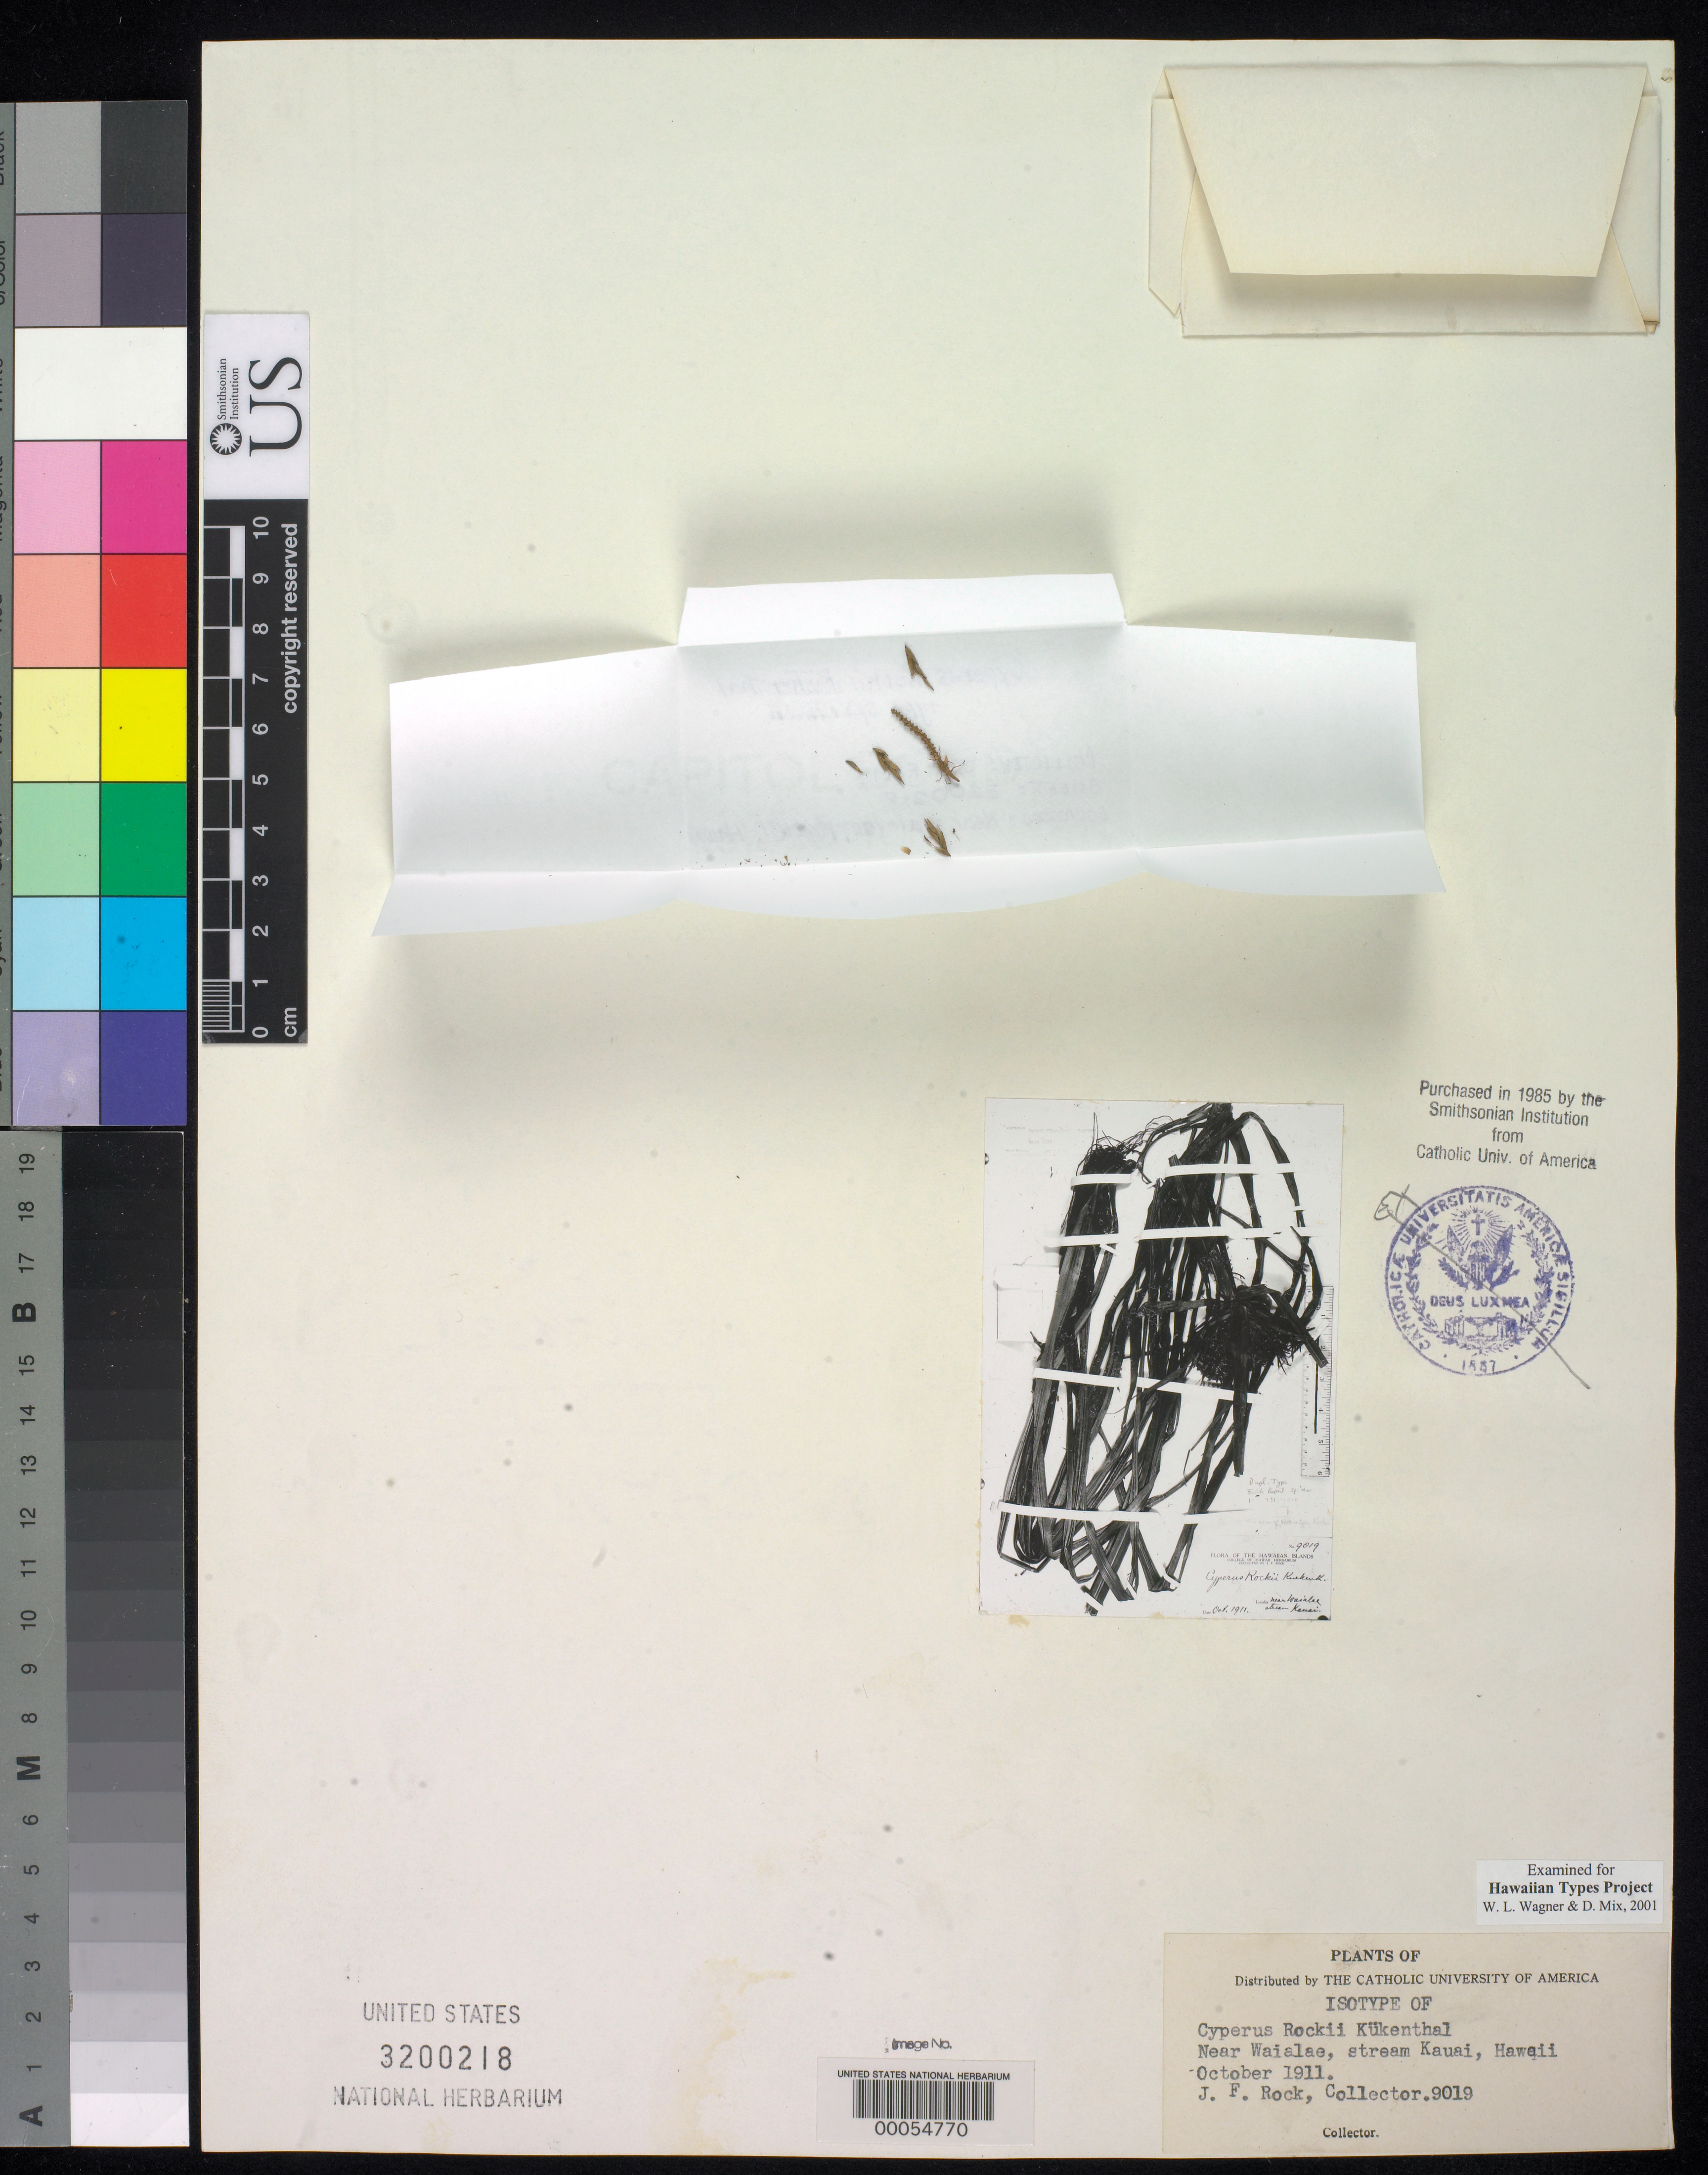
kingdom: Plantae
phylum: Tracheophyta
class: Liliopsida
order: Poales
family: Cyperaceae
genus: Cyperus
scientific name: Cyperus rockii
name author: Kük.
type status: Type Fragment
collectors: J. F. Rock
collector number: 9019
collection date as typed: Oct 1911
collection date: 1911-10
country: United States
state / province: Hawaii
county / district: Kauai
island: Kaua'i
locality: Near Waialae, stream Kauai.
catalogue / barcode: US 3200218